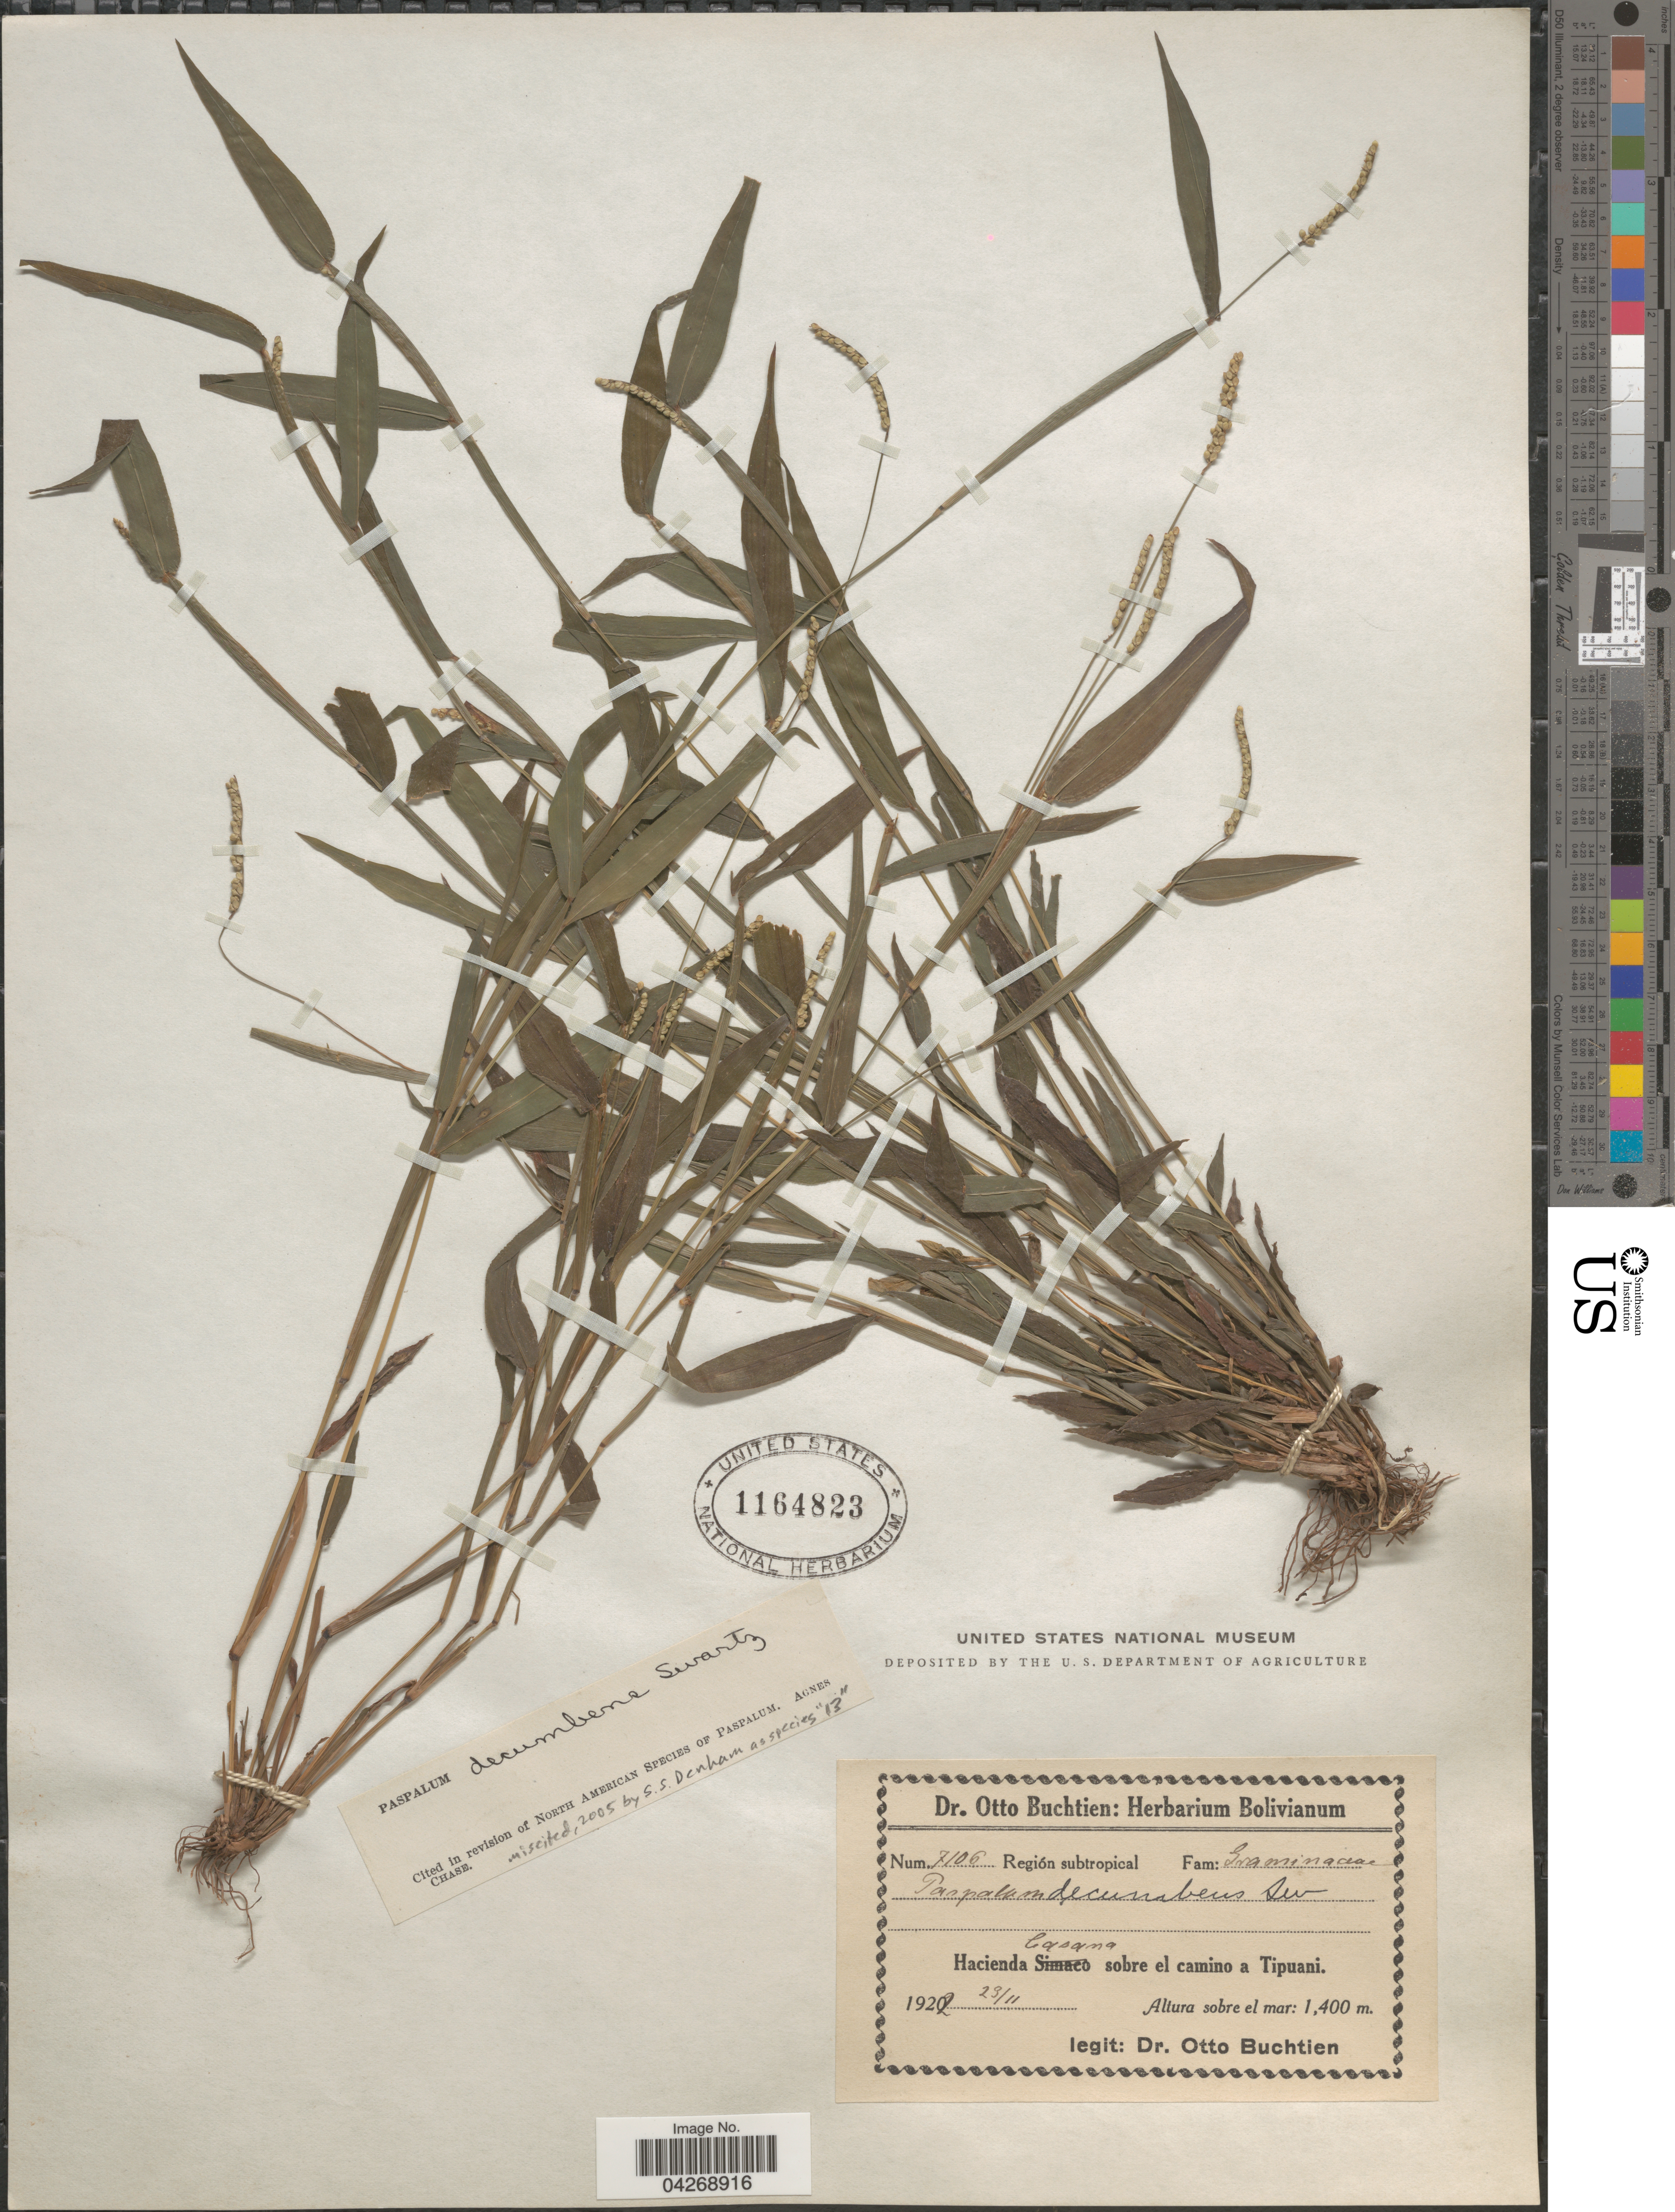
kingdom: Plantae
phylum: Tracheophyta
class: Liliopsida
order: Poales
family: Poaceae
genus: Paspalum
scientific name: Paspalum decumbens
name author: Sw.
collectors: O. Buchtien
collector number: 7106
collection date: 1922-11-23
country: Bolivia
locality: Región subtropical. Hacienda Casana sobre el camino a Tipuani.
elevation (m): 1400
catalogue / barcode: US 1164823